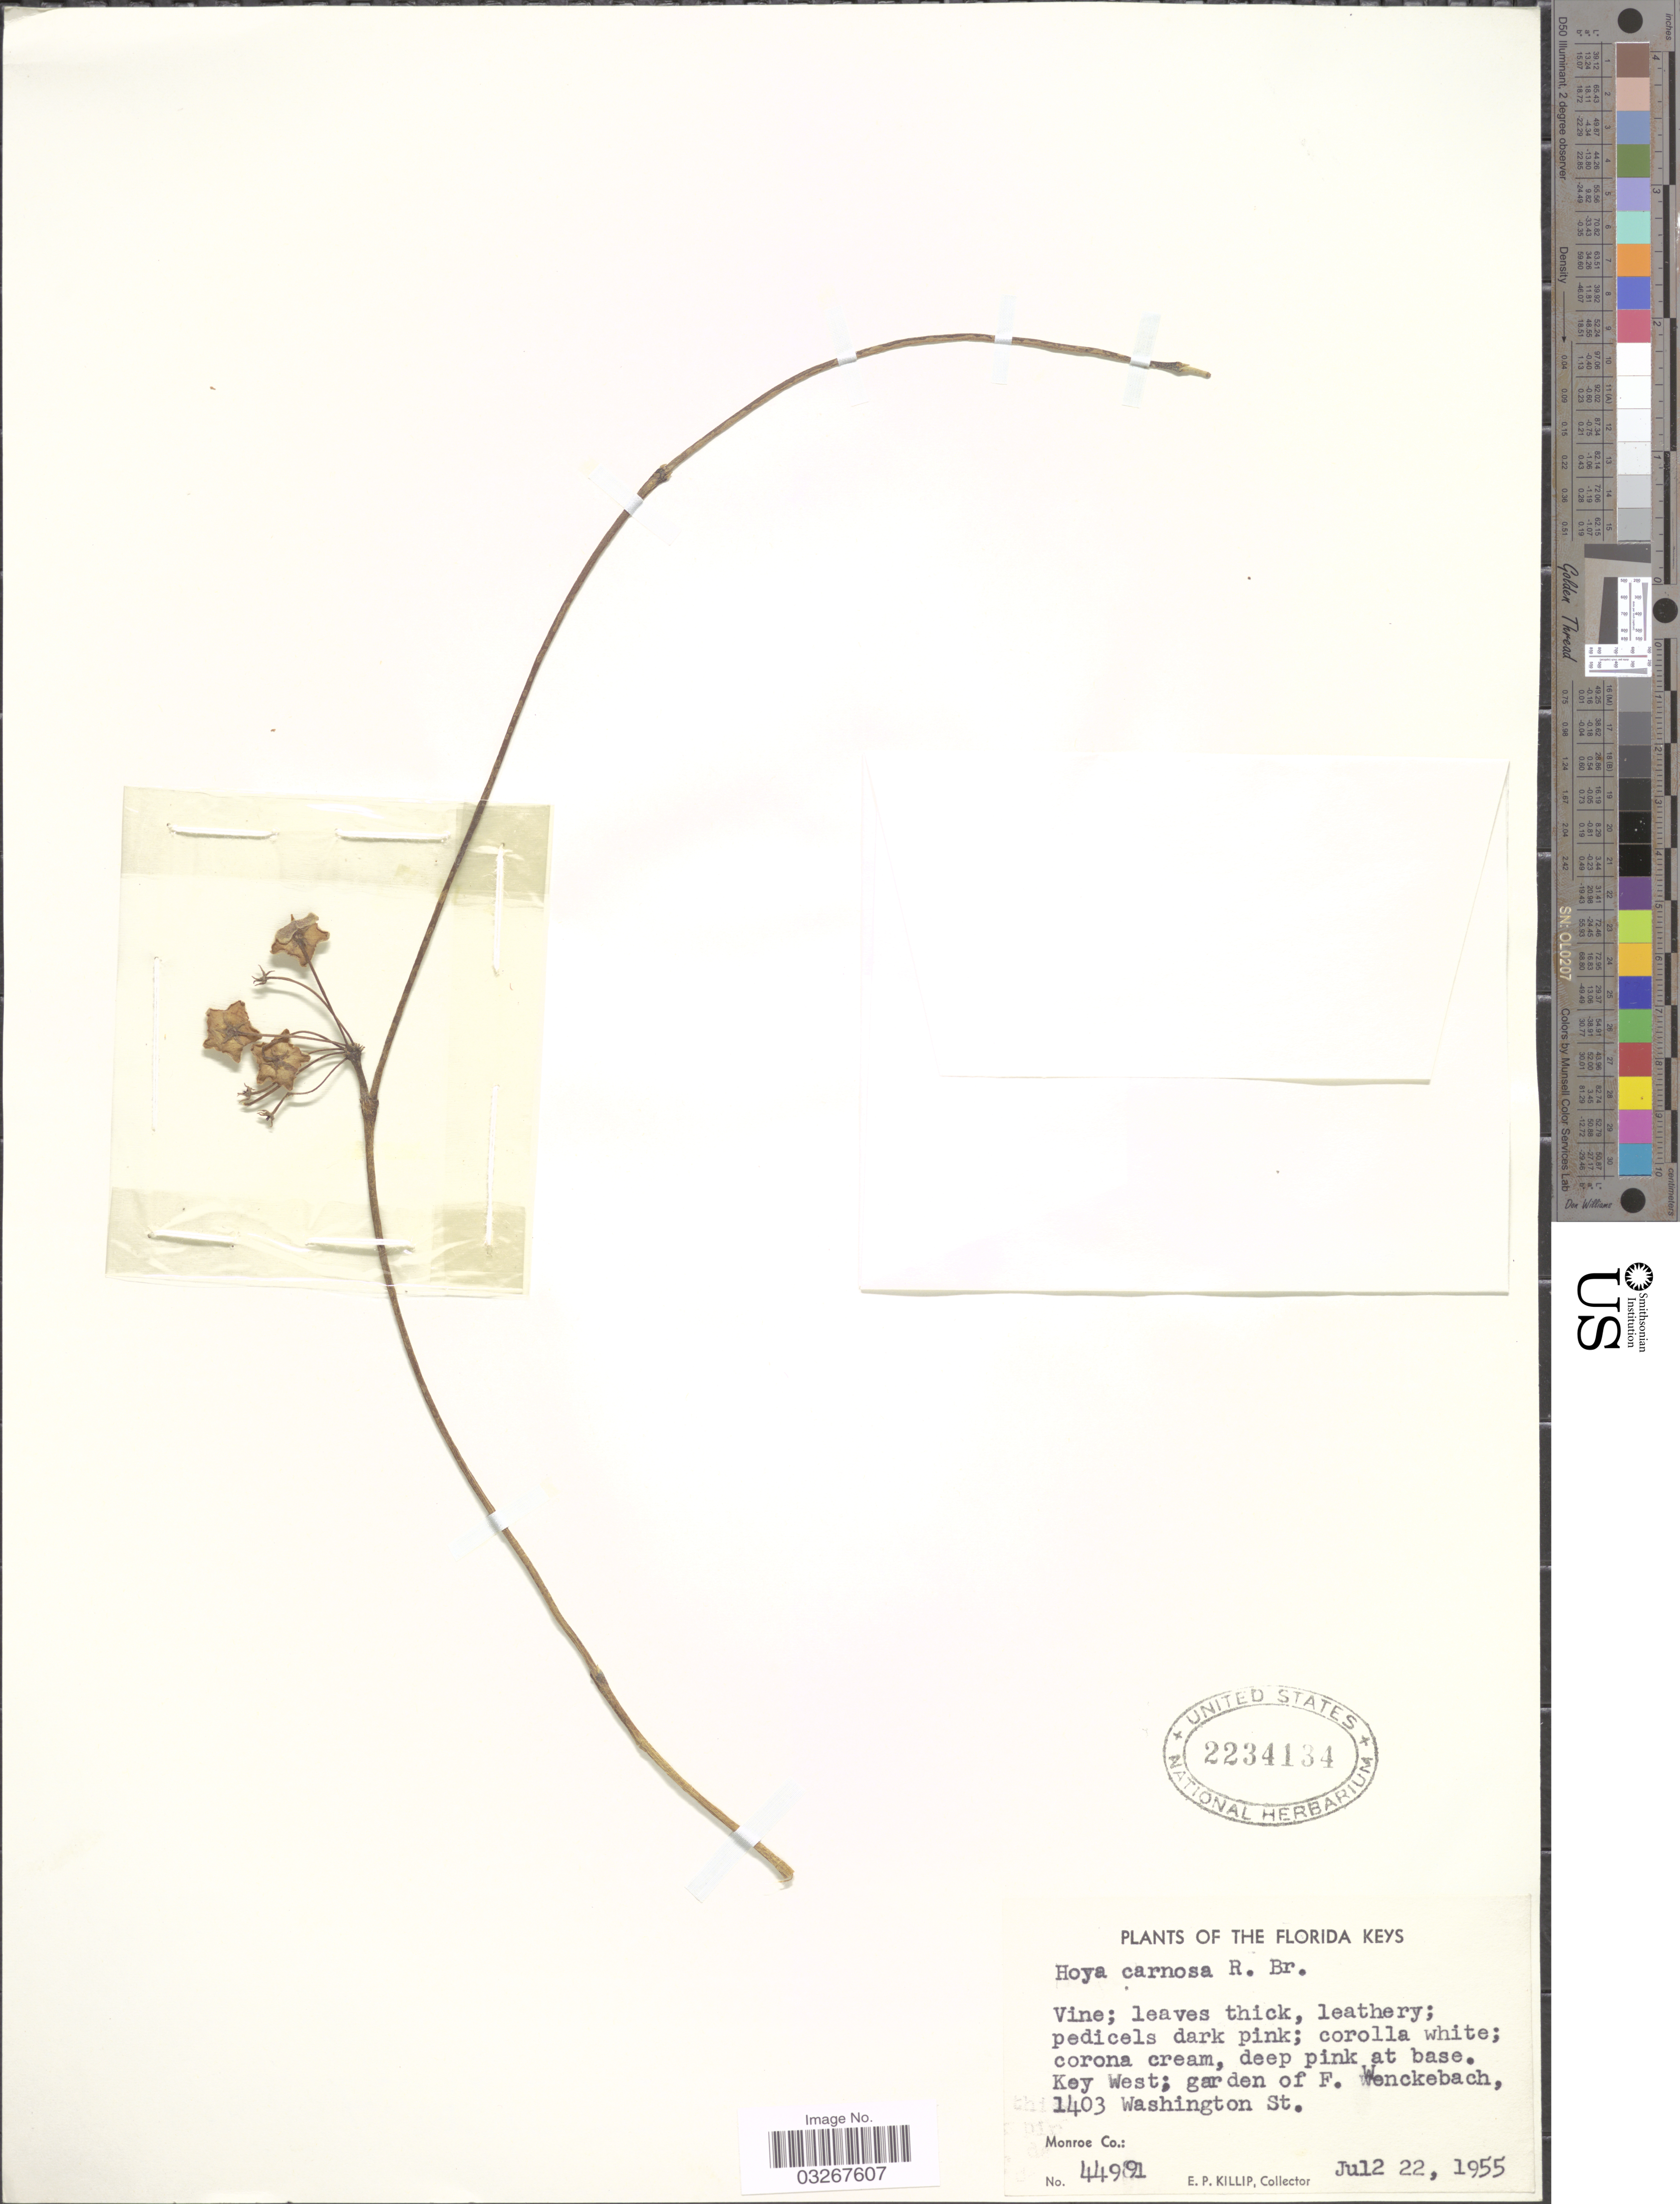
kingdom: Plantae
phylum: Tracheophyta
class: Magnoliopsida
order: Gentianales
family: Apocynaceae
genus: Hoya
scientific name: Hoya carnosa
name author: (L. f.) R. Br.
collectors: E. P. Killip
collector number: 44991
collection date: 1955-07-22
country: United States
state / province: Florida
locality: The Florida Keys, Key West; garden of F. Wenckebach, 1403 Washington St., Monroe Co.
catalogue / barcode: US 2234134